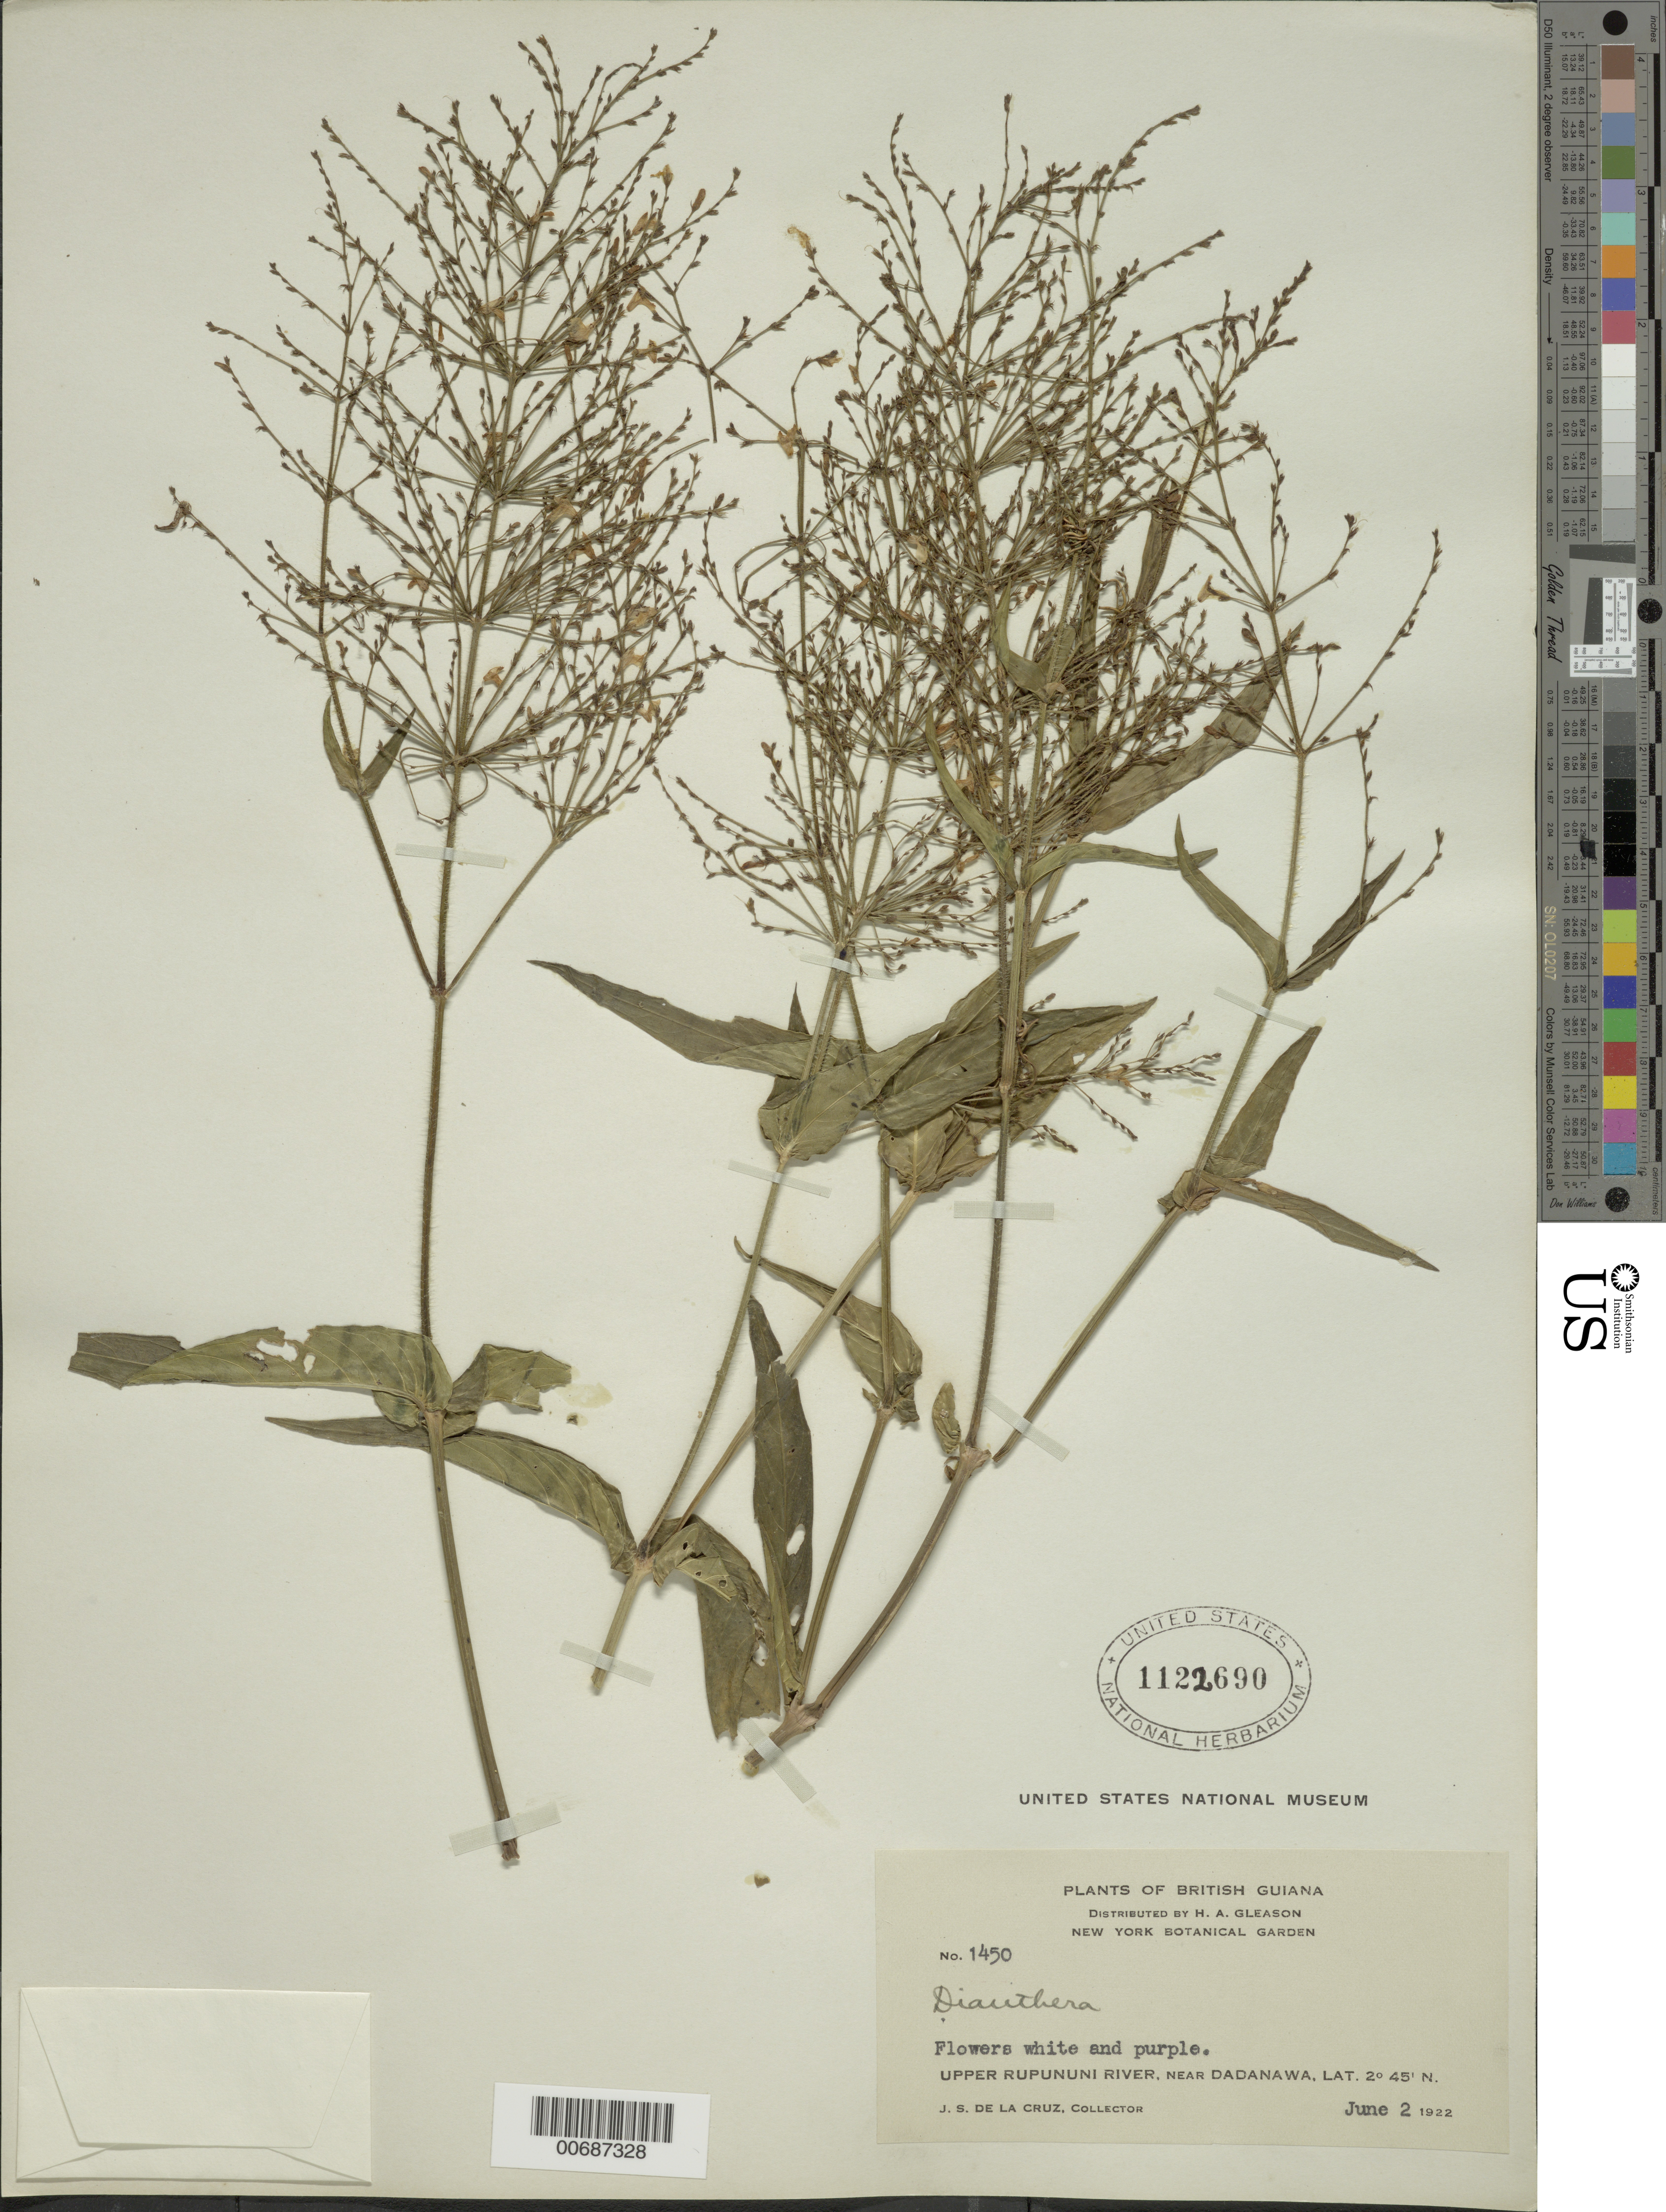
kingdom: Plantae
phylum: Tracheophyta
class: Magnoliopsida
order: Lamiales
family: Acanthaceae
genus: Dianthera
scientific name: Dianthera sp.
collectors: J. S. de la Cruz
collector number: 1450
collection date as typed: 2-Jun-22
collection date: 1922-06-02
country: Guyana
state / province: U. Takutu-U. Essequibo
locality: Dadanawa, vic., upper Rupununi R.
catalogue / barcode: US 1122690